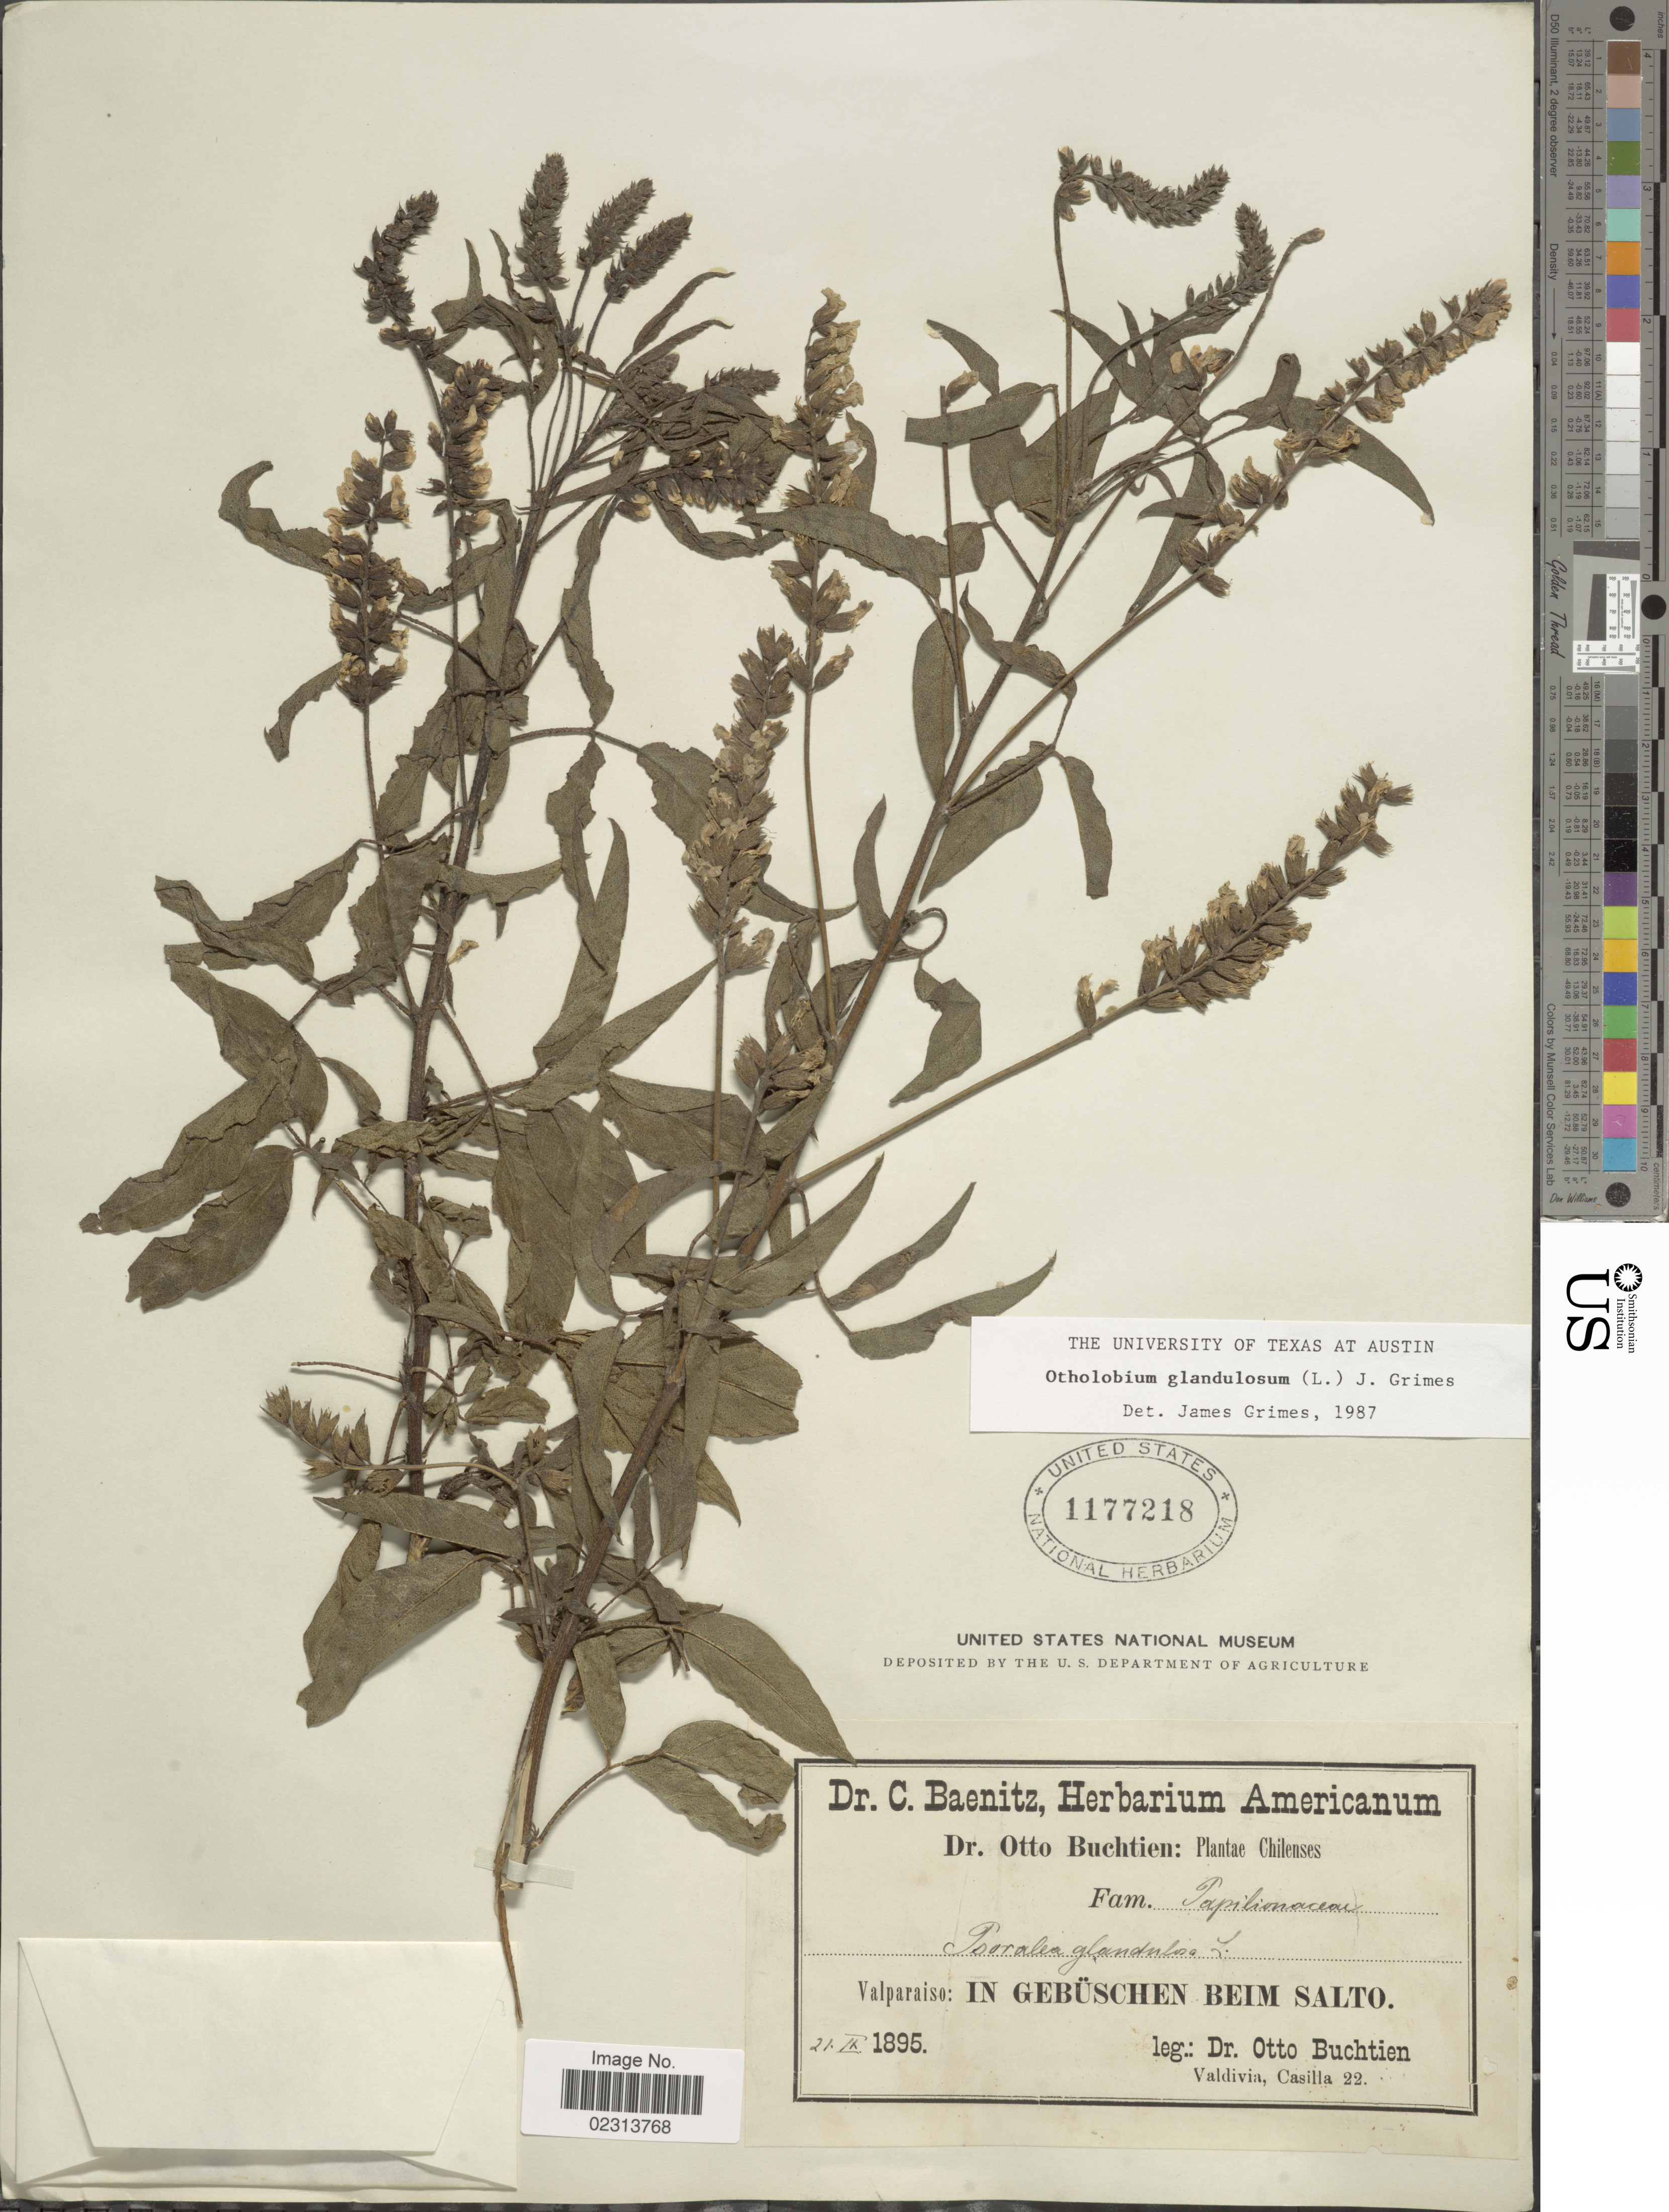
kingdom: Plantae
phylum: Tracheophyta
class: Magnoliopsida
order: Fabales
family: Fabaceae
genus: Otholobium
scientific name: Otholobium glandulosum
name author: (L.) J.W. Grimes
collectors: O. Buchtien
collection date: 1895-09-21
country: Chile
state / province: Valparaíso (V)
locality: Valparaiso: In Gebuschen Beim Salto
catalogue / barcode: US 1177218